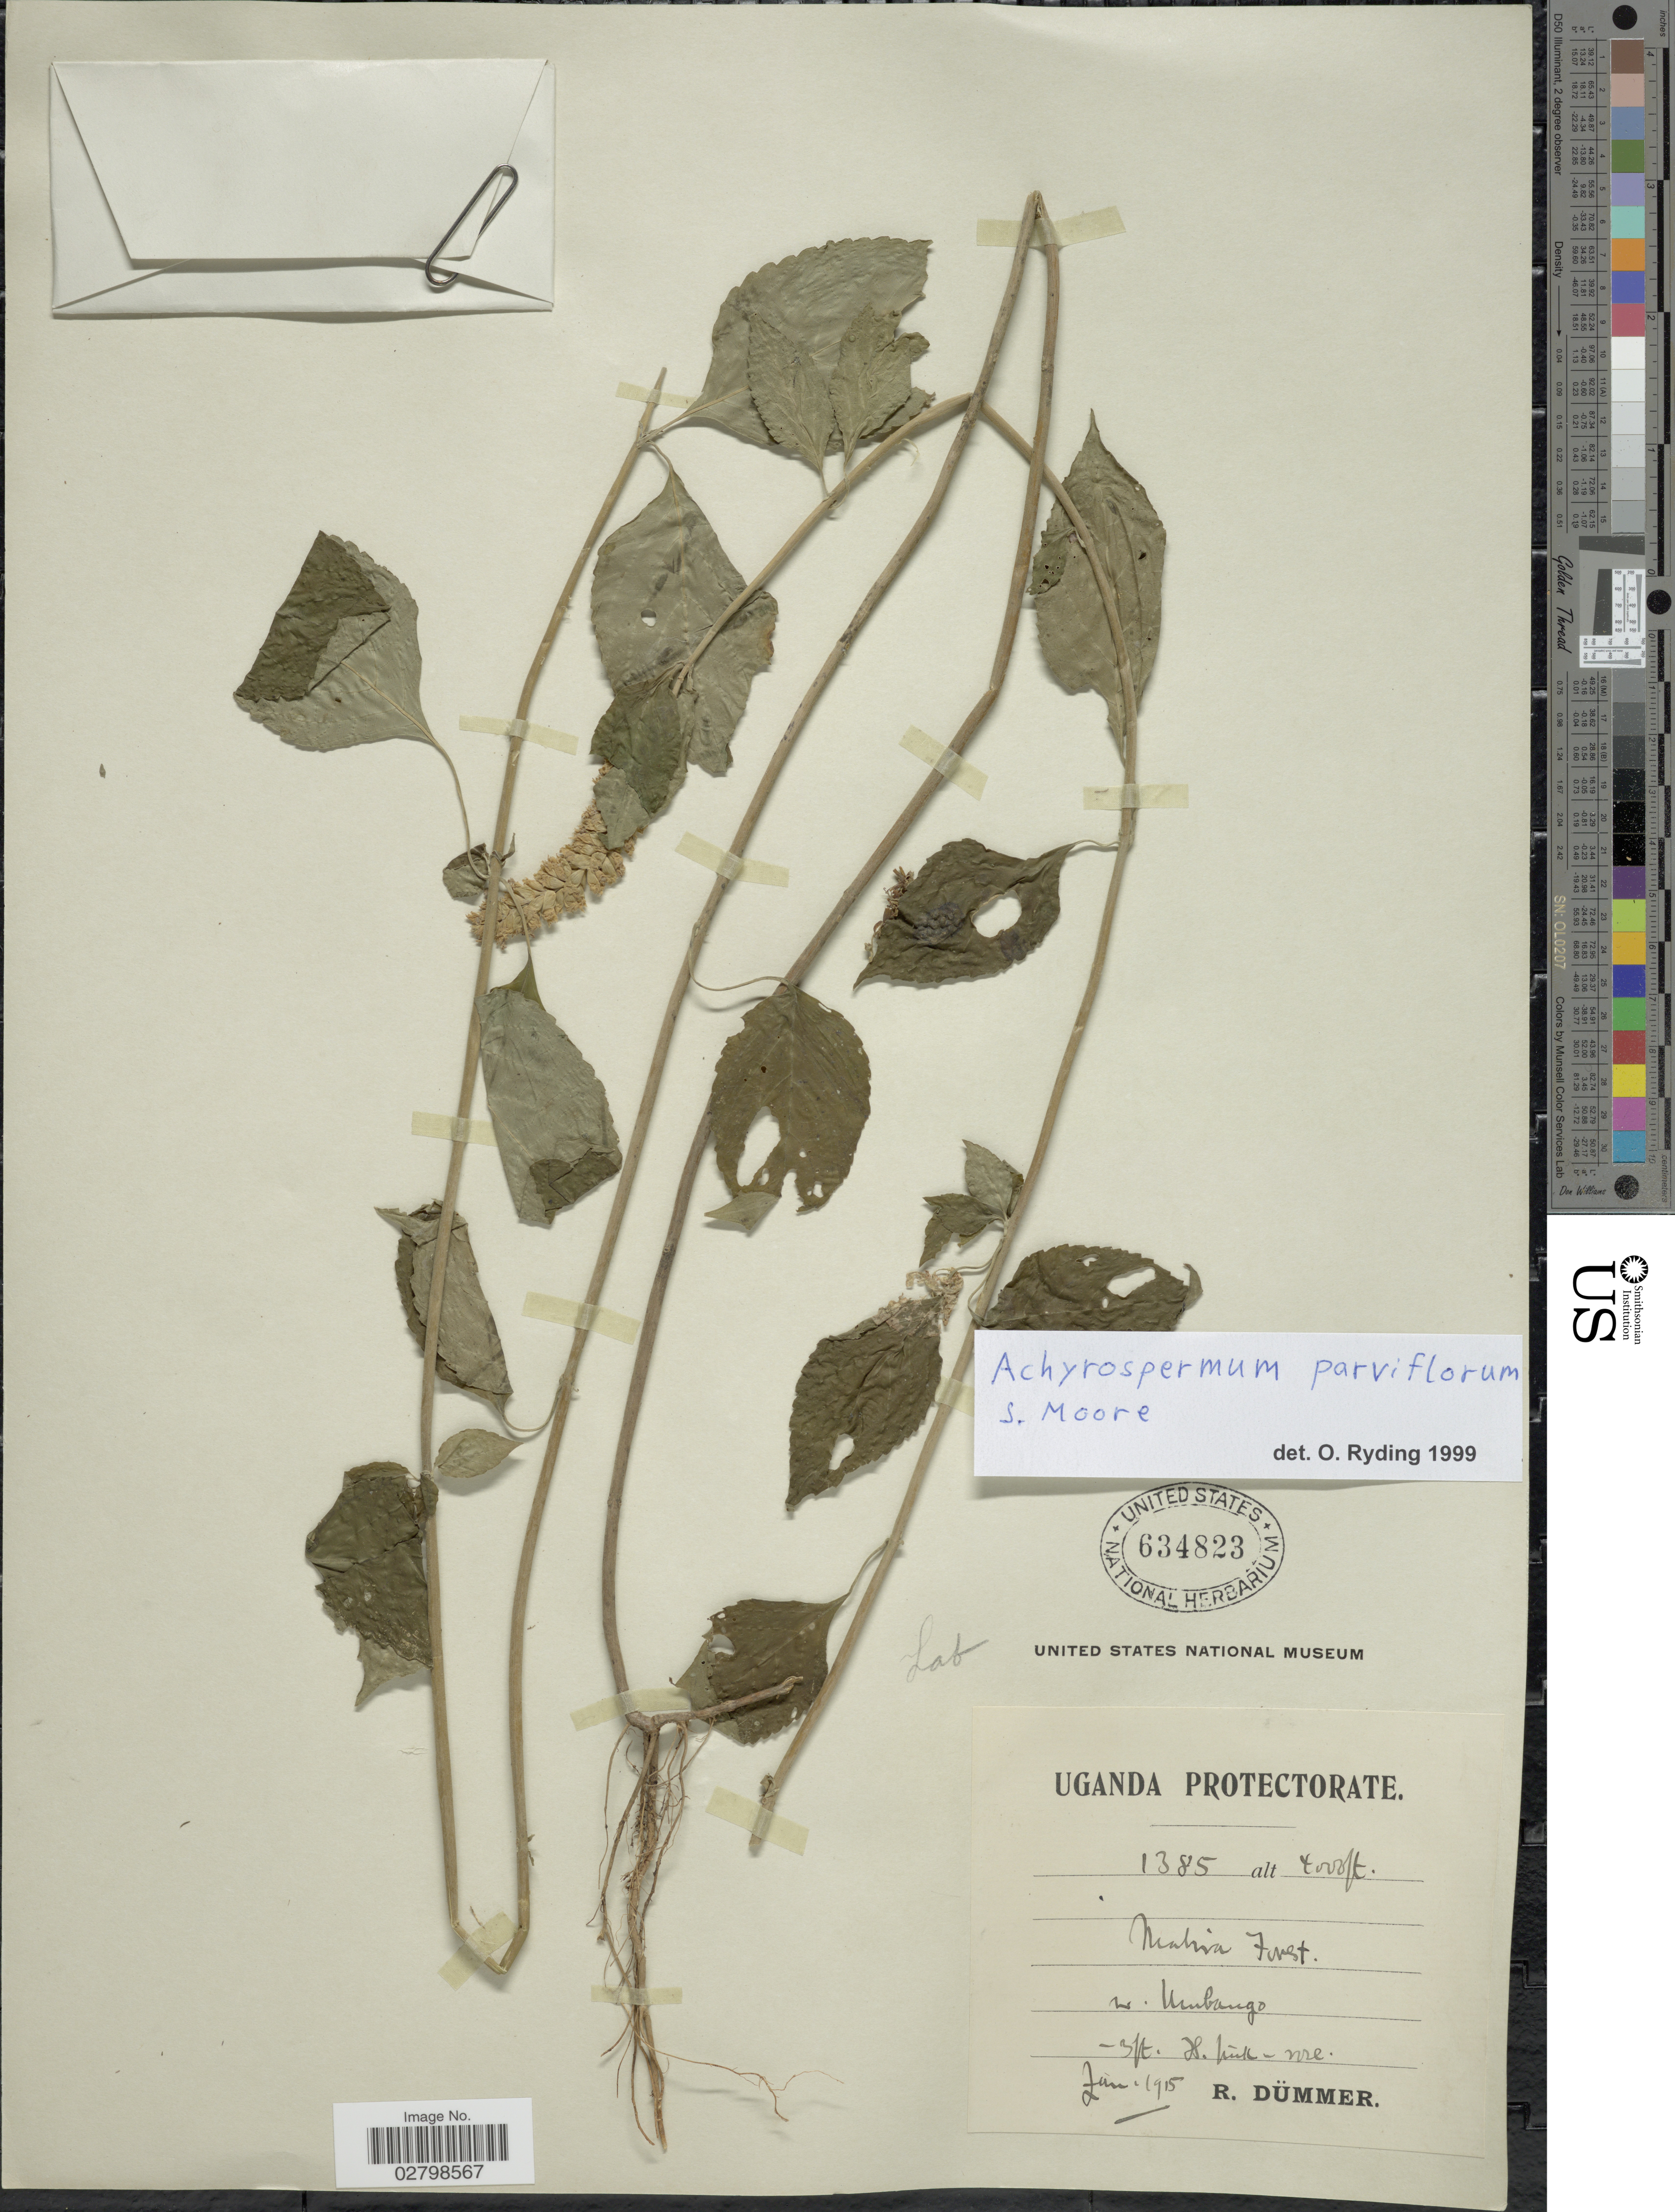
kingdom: Plantae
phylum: Tracheophyta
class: Magnoliopsida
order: Lamiales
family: Lamiaceae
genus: Achyrospermum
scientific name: Achyrospermum parviflorum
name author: S. Moore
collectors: R. A. Dümmer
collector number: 1385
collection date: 1915-01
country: Uganda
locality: Uganda Protectorate. Mabira Forest. nr. Mubango.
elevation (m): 1219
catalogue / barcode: US 634823